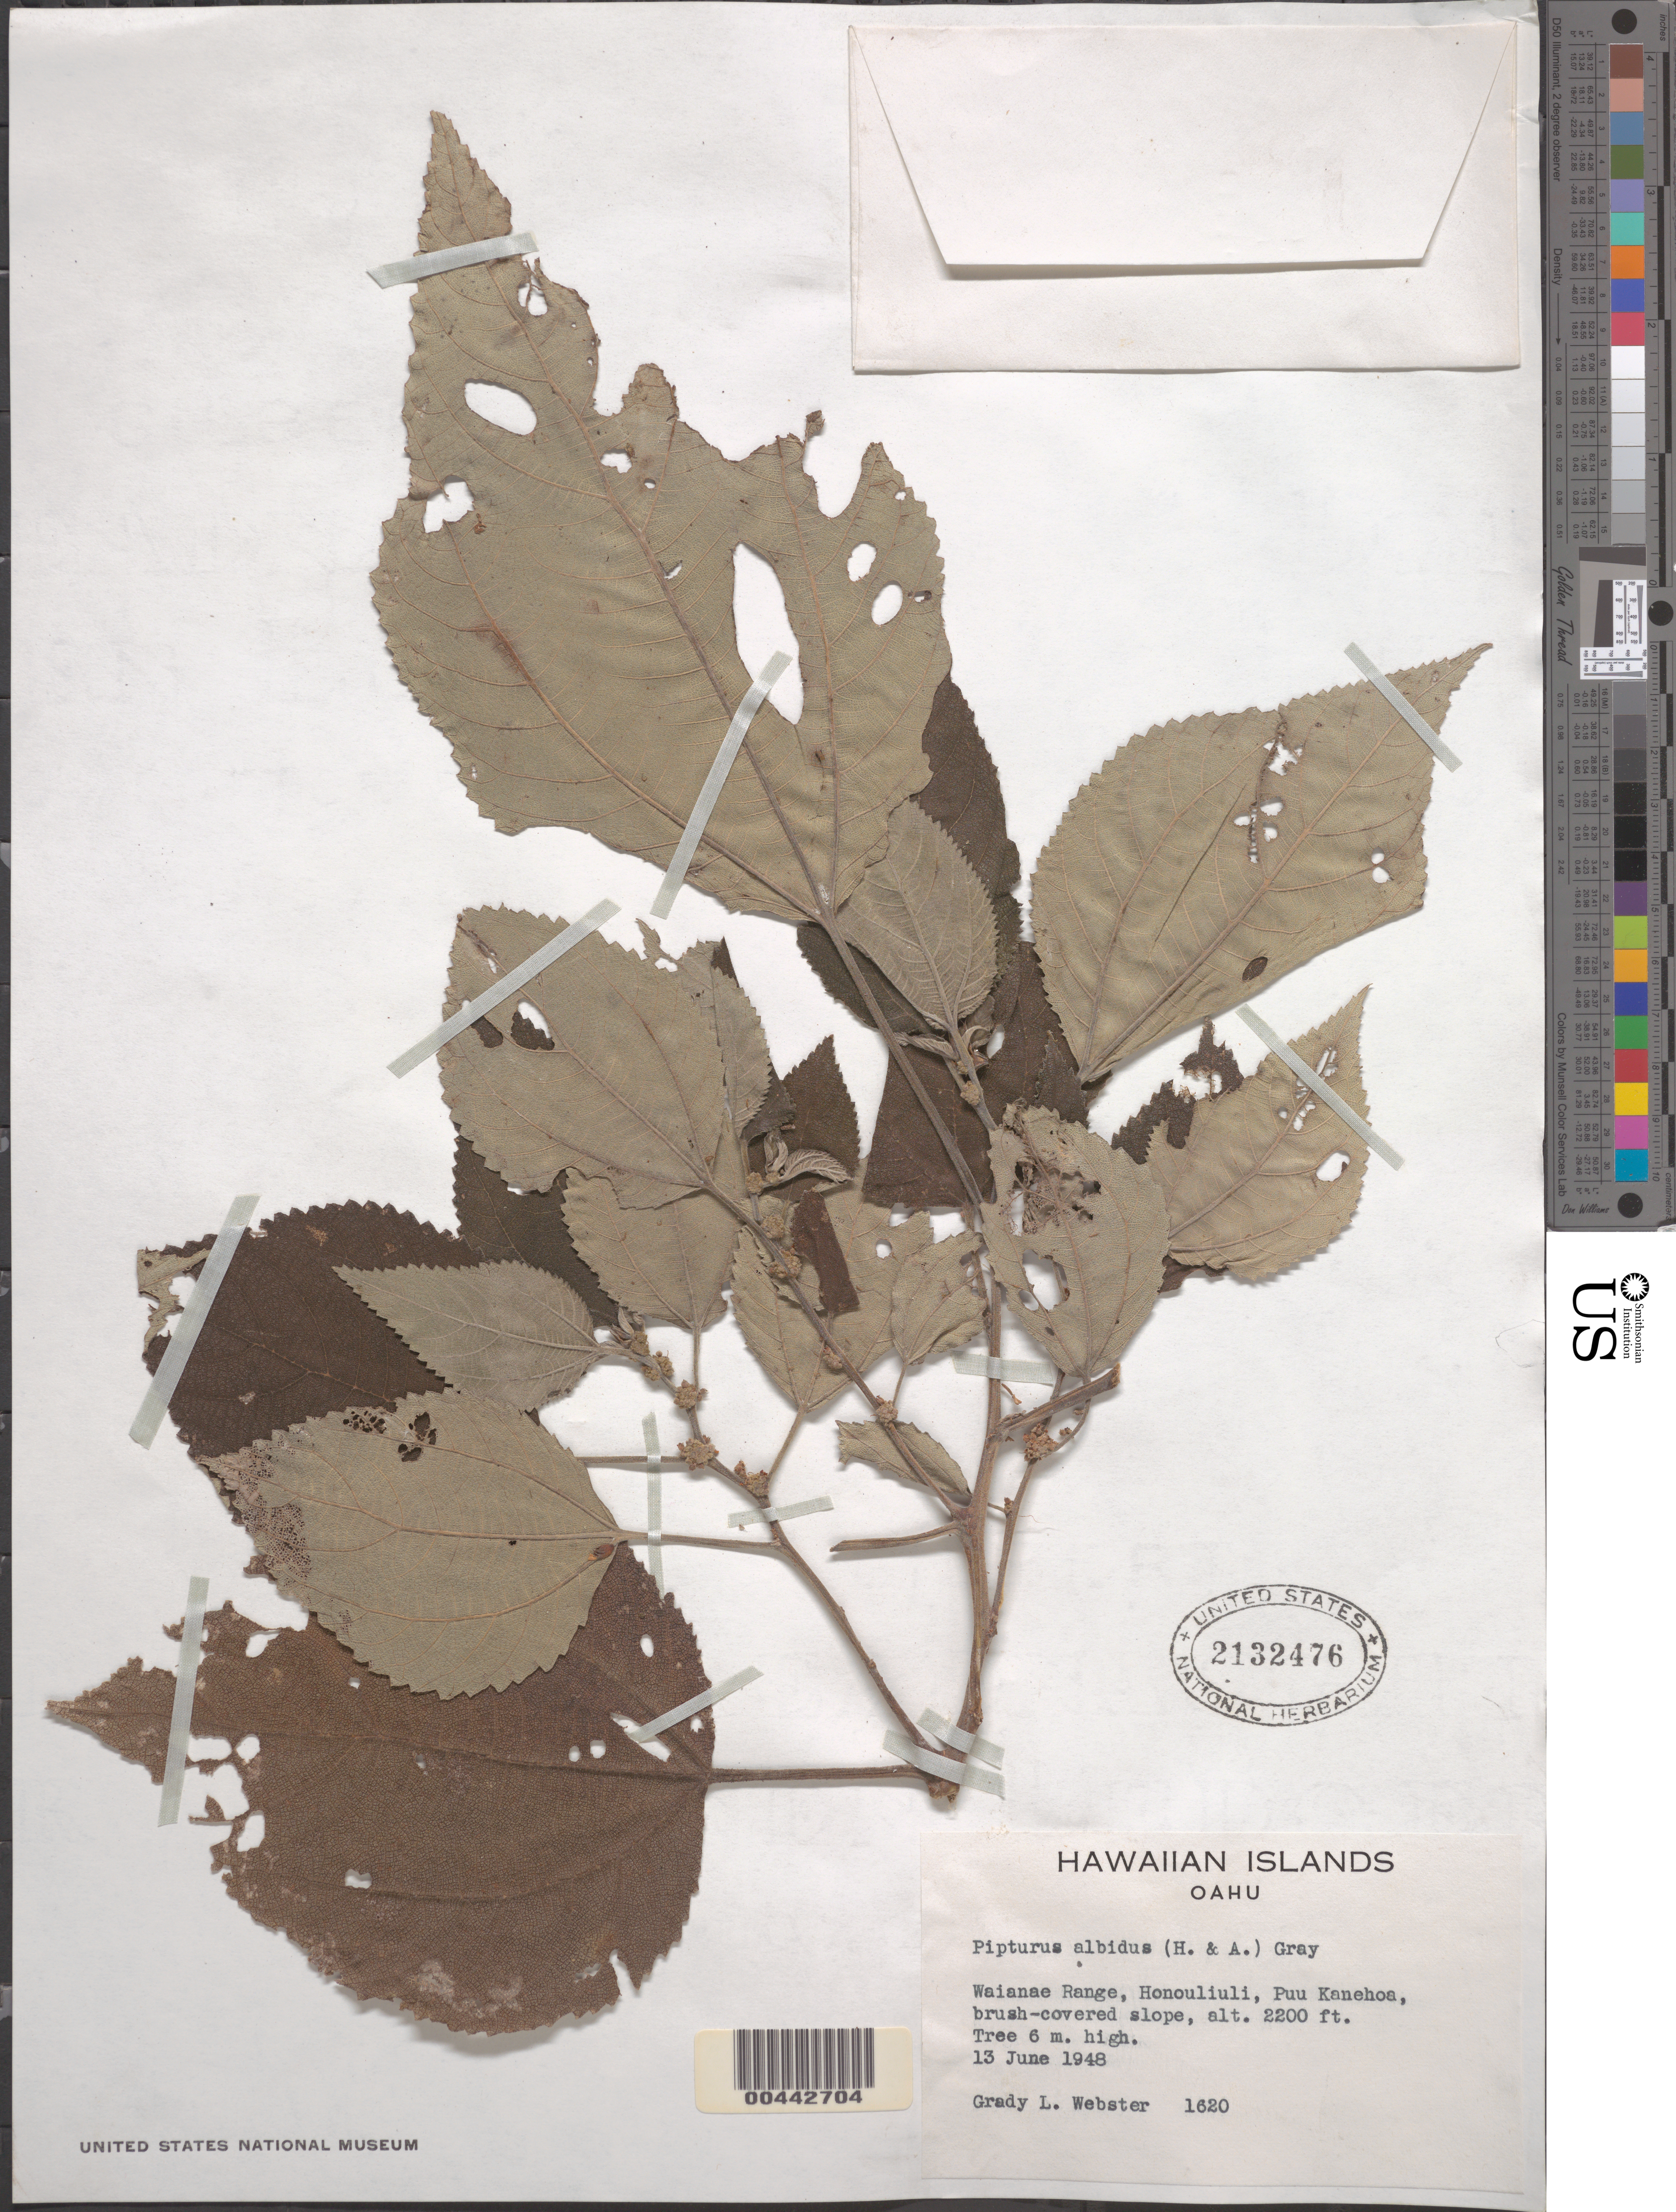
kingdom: Plantae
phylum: Tracheophyta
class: Magnoliopsida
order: Rosales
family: Urticaceae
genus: Pipturus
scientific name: Pipturus albidus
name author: (Hook. & Arn.) A. Gray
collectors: G. L. Webster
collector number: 1620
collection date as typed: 13 Jun 1948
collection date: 1948-06-13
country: United States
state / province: Hawaii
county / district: Honolulu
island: Oahu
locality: Waianae Range, Honouliuli, Puu Kanehoa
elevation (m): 671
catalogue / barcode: US 2132476